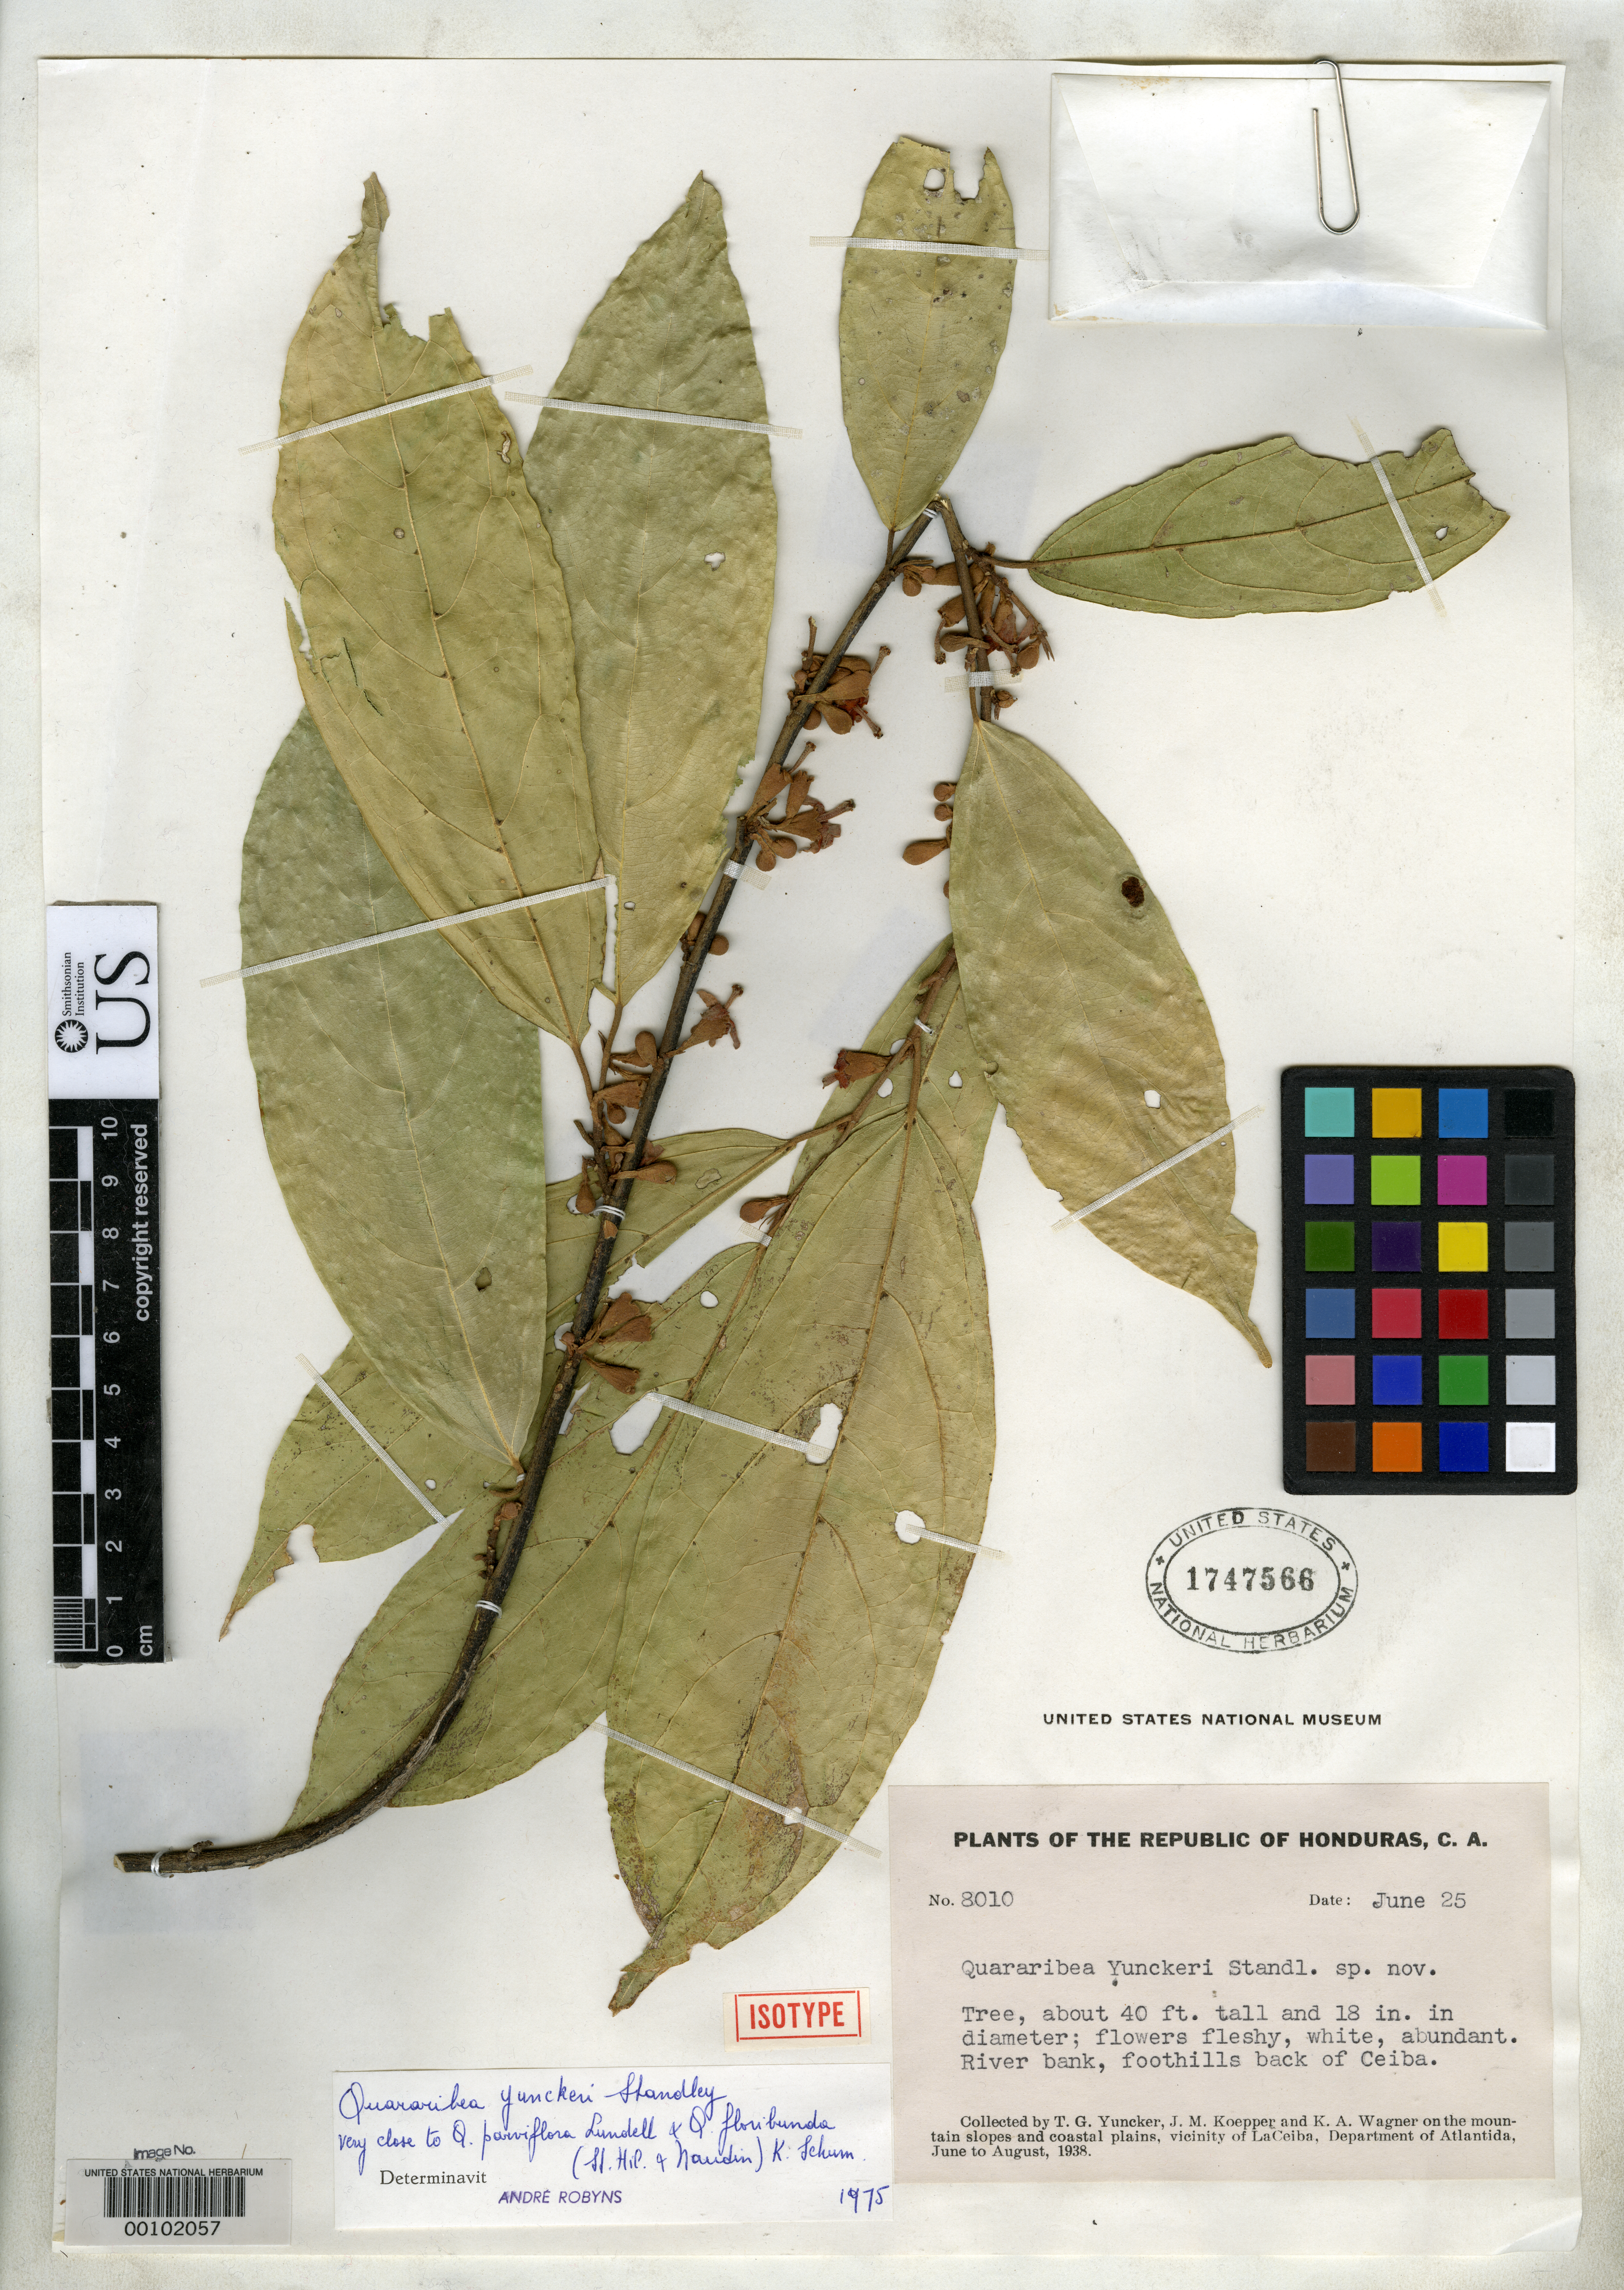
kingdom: Plantae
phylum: Tracheophyta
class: Magnoliopsida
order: Malvales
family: Malvaceae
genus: Quararibea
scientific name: Quararibea yunckeri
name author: Standl.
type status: Isotype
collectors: T. G. Yuncker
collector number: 8010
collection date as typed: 25 Jun 1938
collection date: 1938-06-25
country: Honduras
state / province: Atlántida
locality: Vicinity of La Ceiba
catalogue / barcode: US 1747566